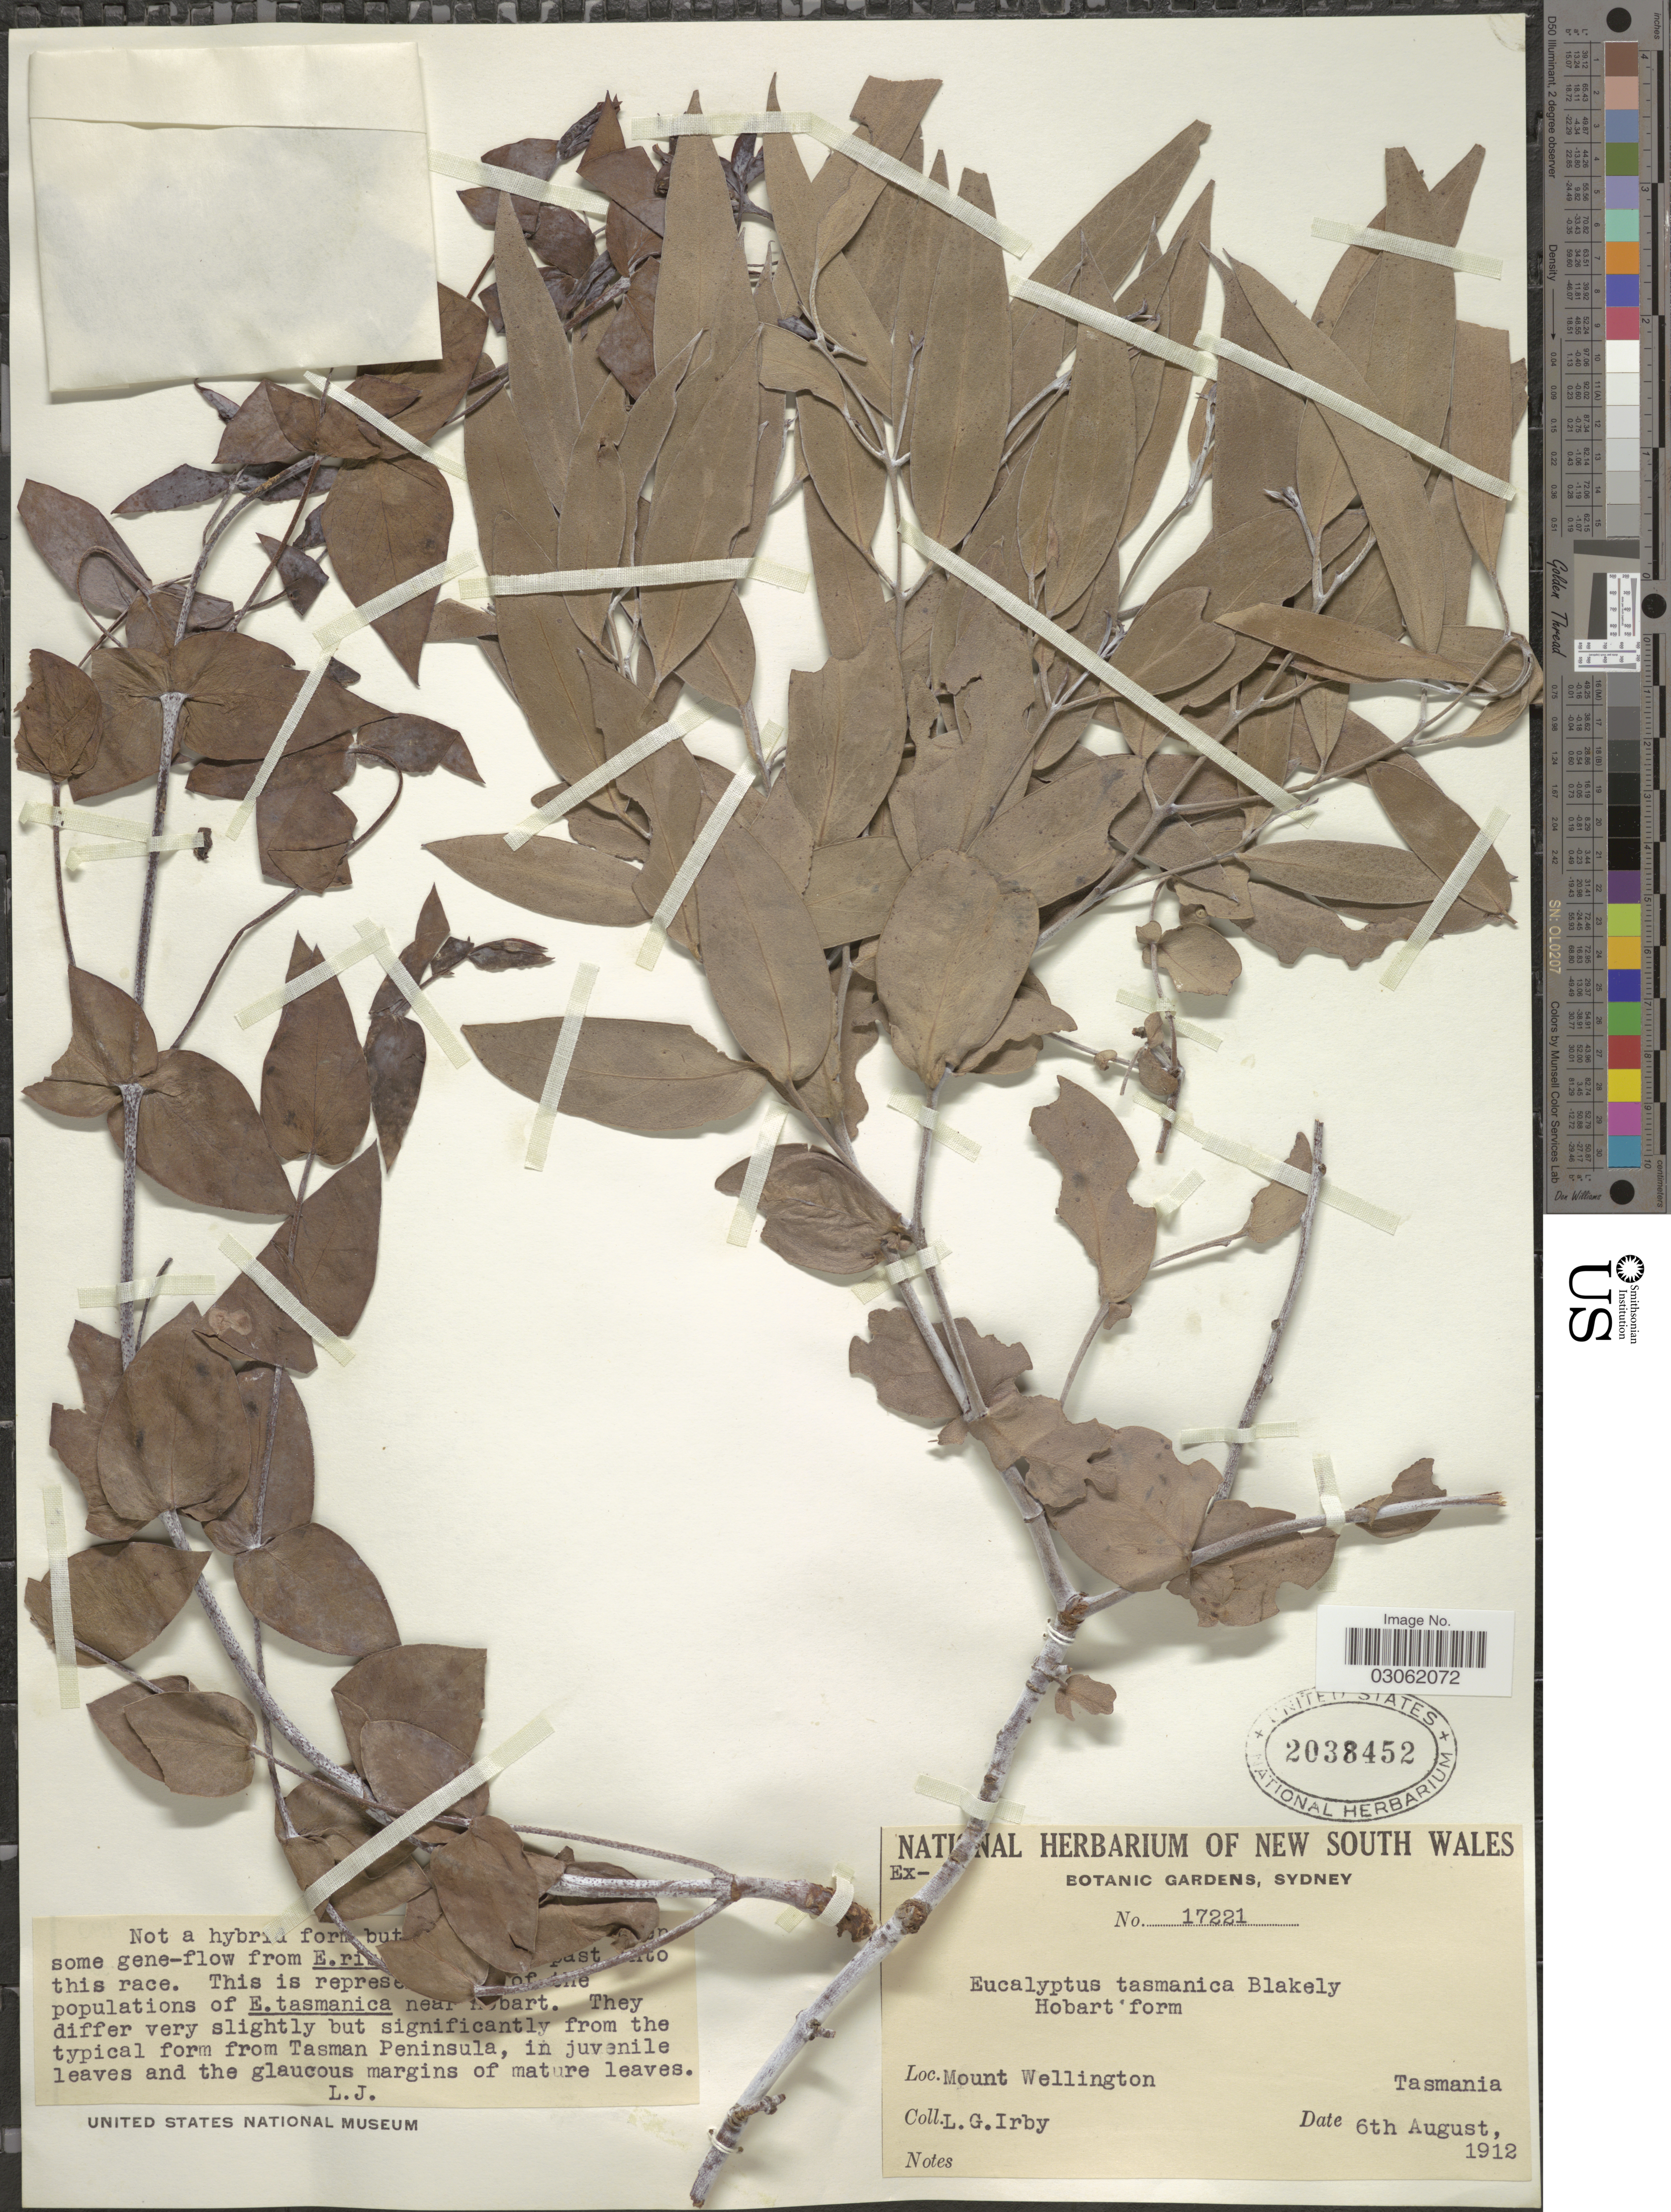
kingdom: Plantae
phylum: Tracheophyta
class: Magnoliopsida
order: Myrtales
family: Myrtaceae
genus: Eucalyptus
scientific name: Eucalyptus tasmanica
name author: Blakely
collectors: L. Irby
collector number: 17221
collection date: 1912-08-06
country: Australia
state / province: Tasmania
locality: Mount Wellington.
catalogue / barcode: US 2038452